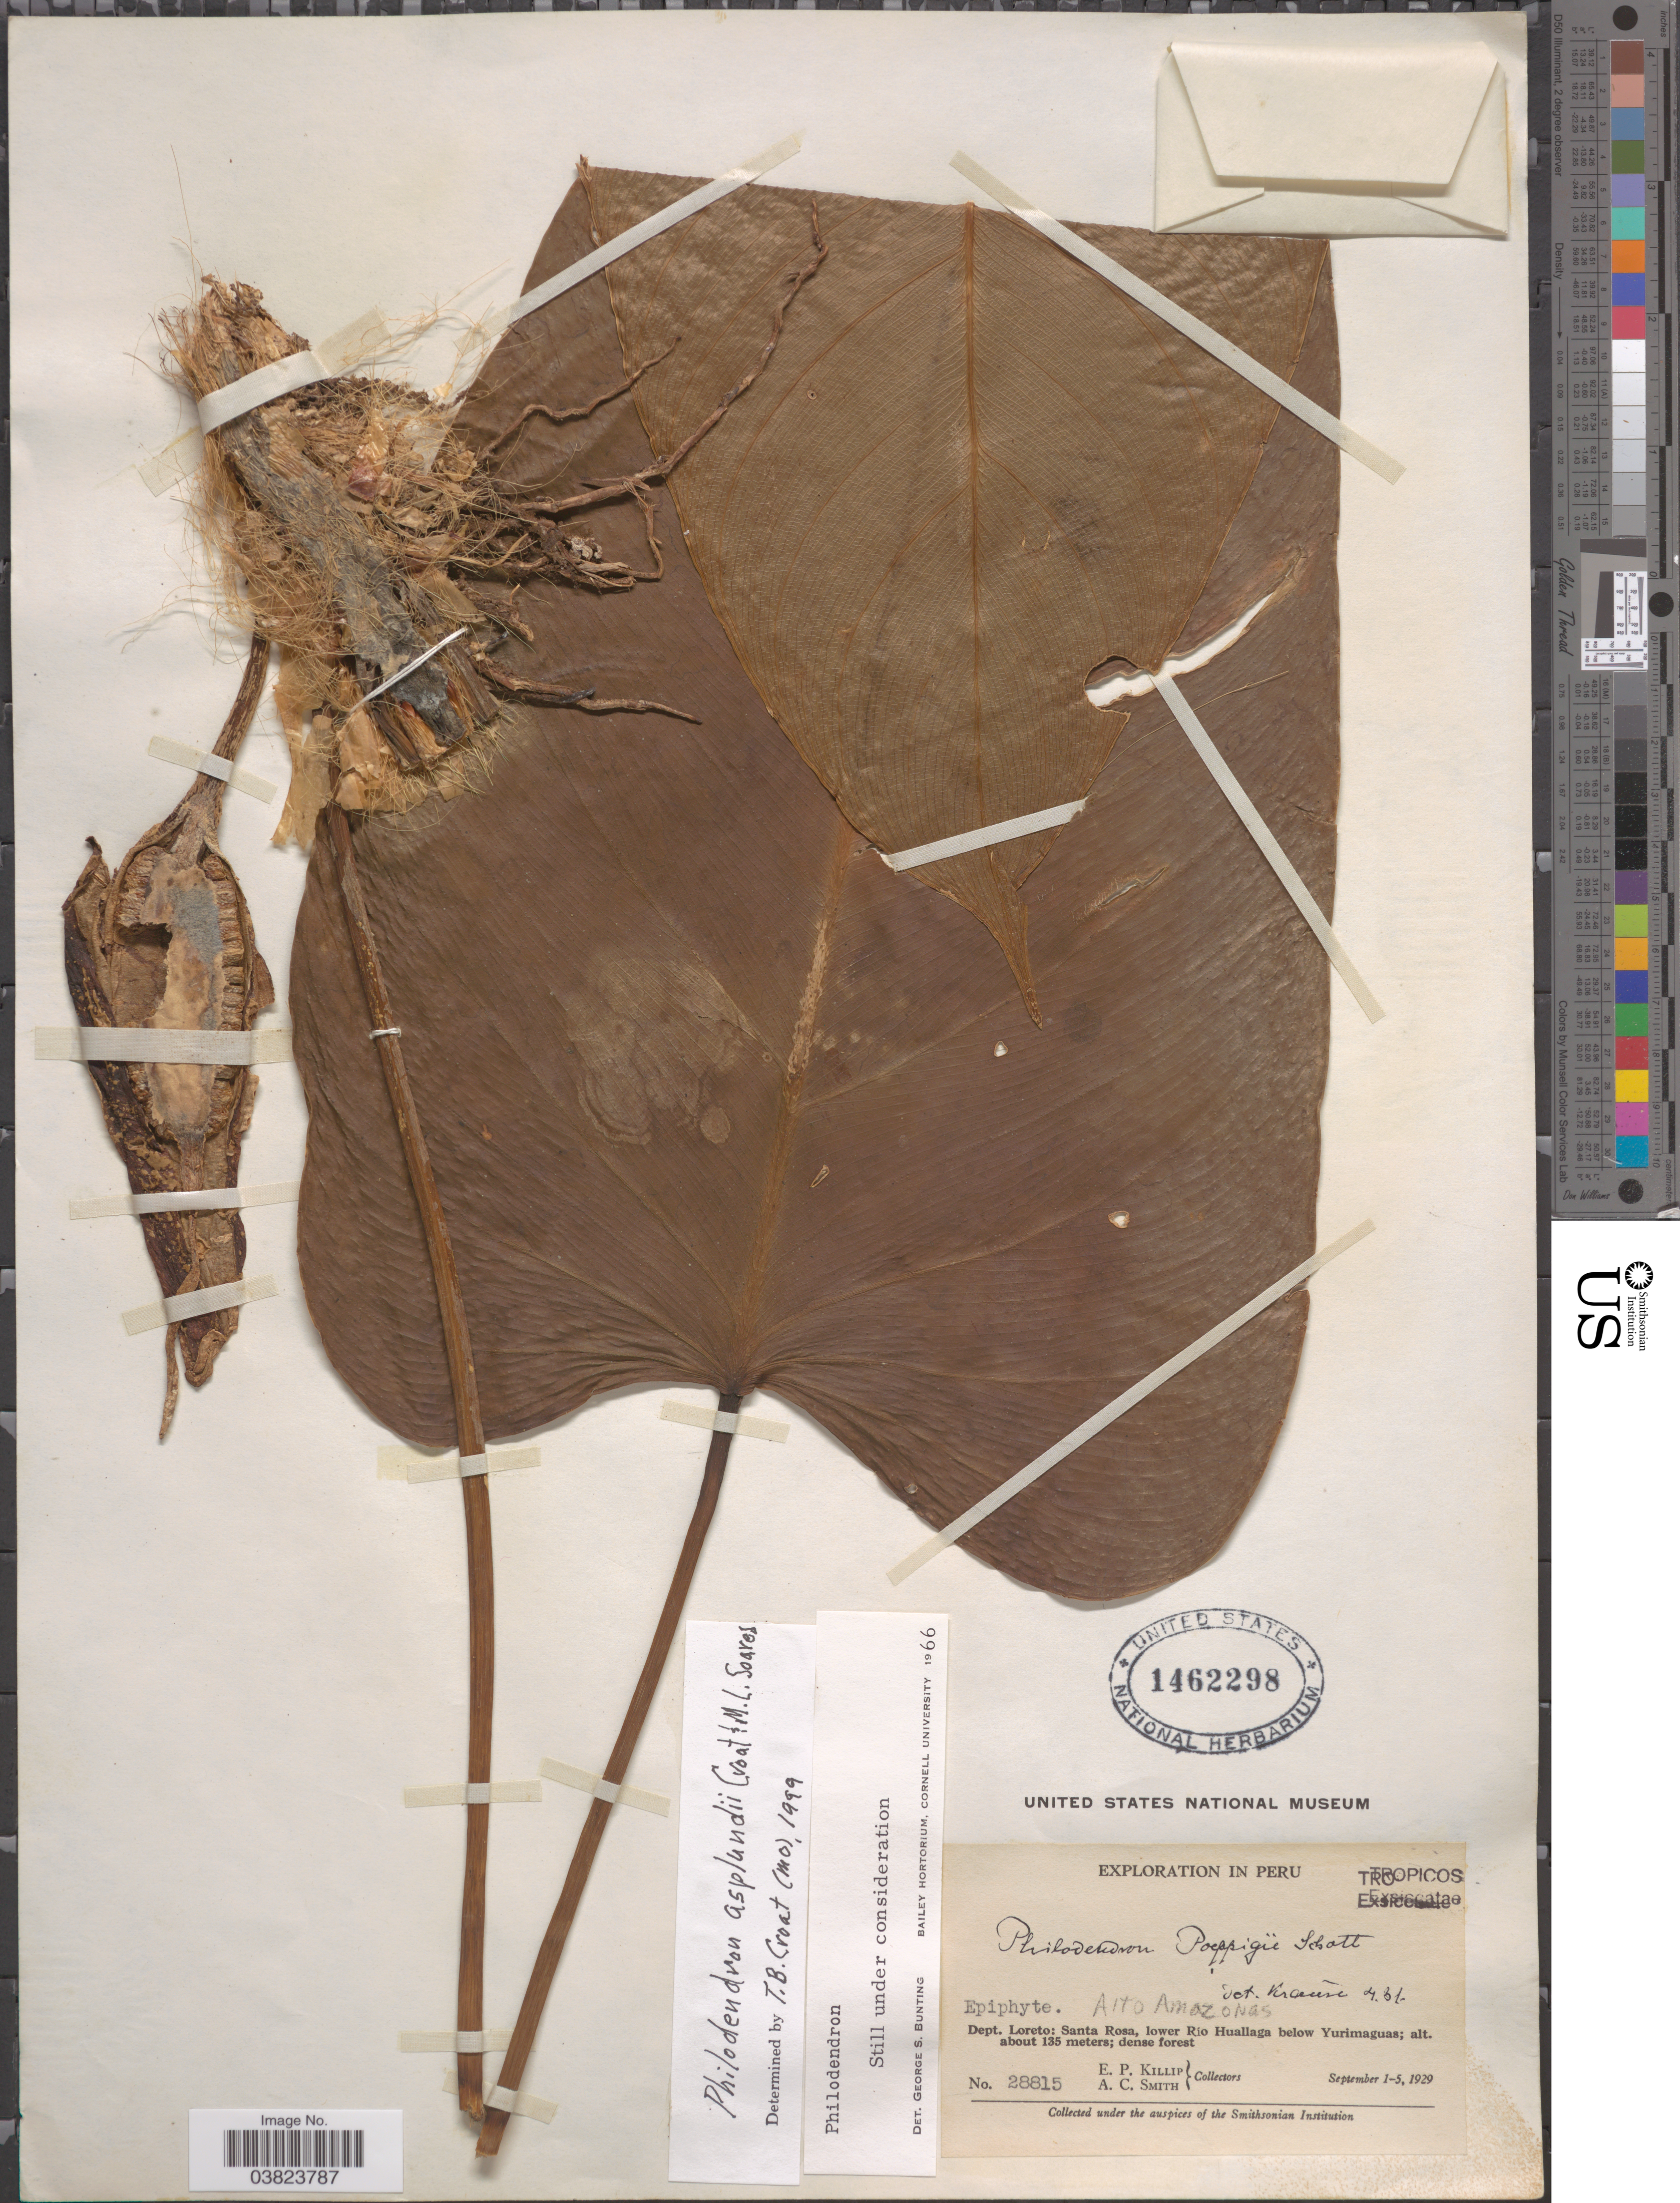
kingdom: Plantae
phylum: Tracheophyta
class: Liliopsida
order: Alismatales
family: Araceae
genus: Philodendron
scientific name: Philodendron asplundii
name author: Croat & M.L. Soares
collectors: E. P. Killip & A. C. Smith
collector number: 28815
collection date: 1929-09-01/1929-09-05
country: Peru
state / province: Loreto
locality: Alto Amazonas. Dept. Loreto: Santa Rosa, lower Río Huallaga below Yurimaguas.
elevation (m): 135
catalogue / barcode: US 1462298